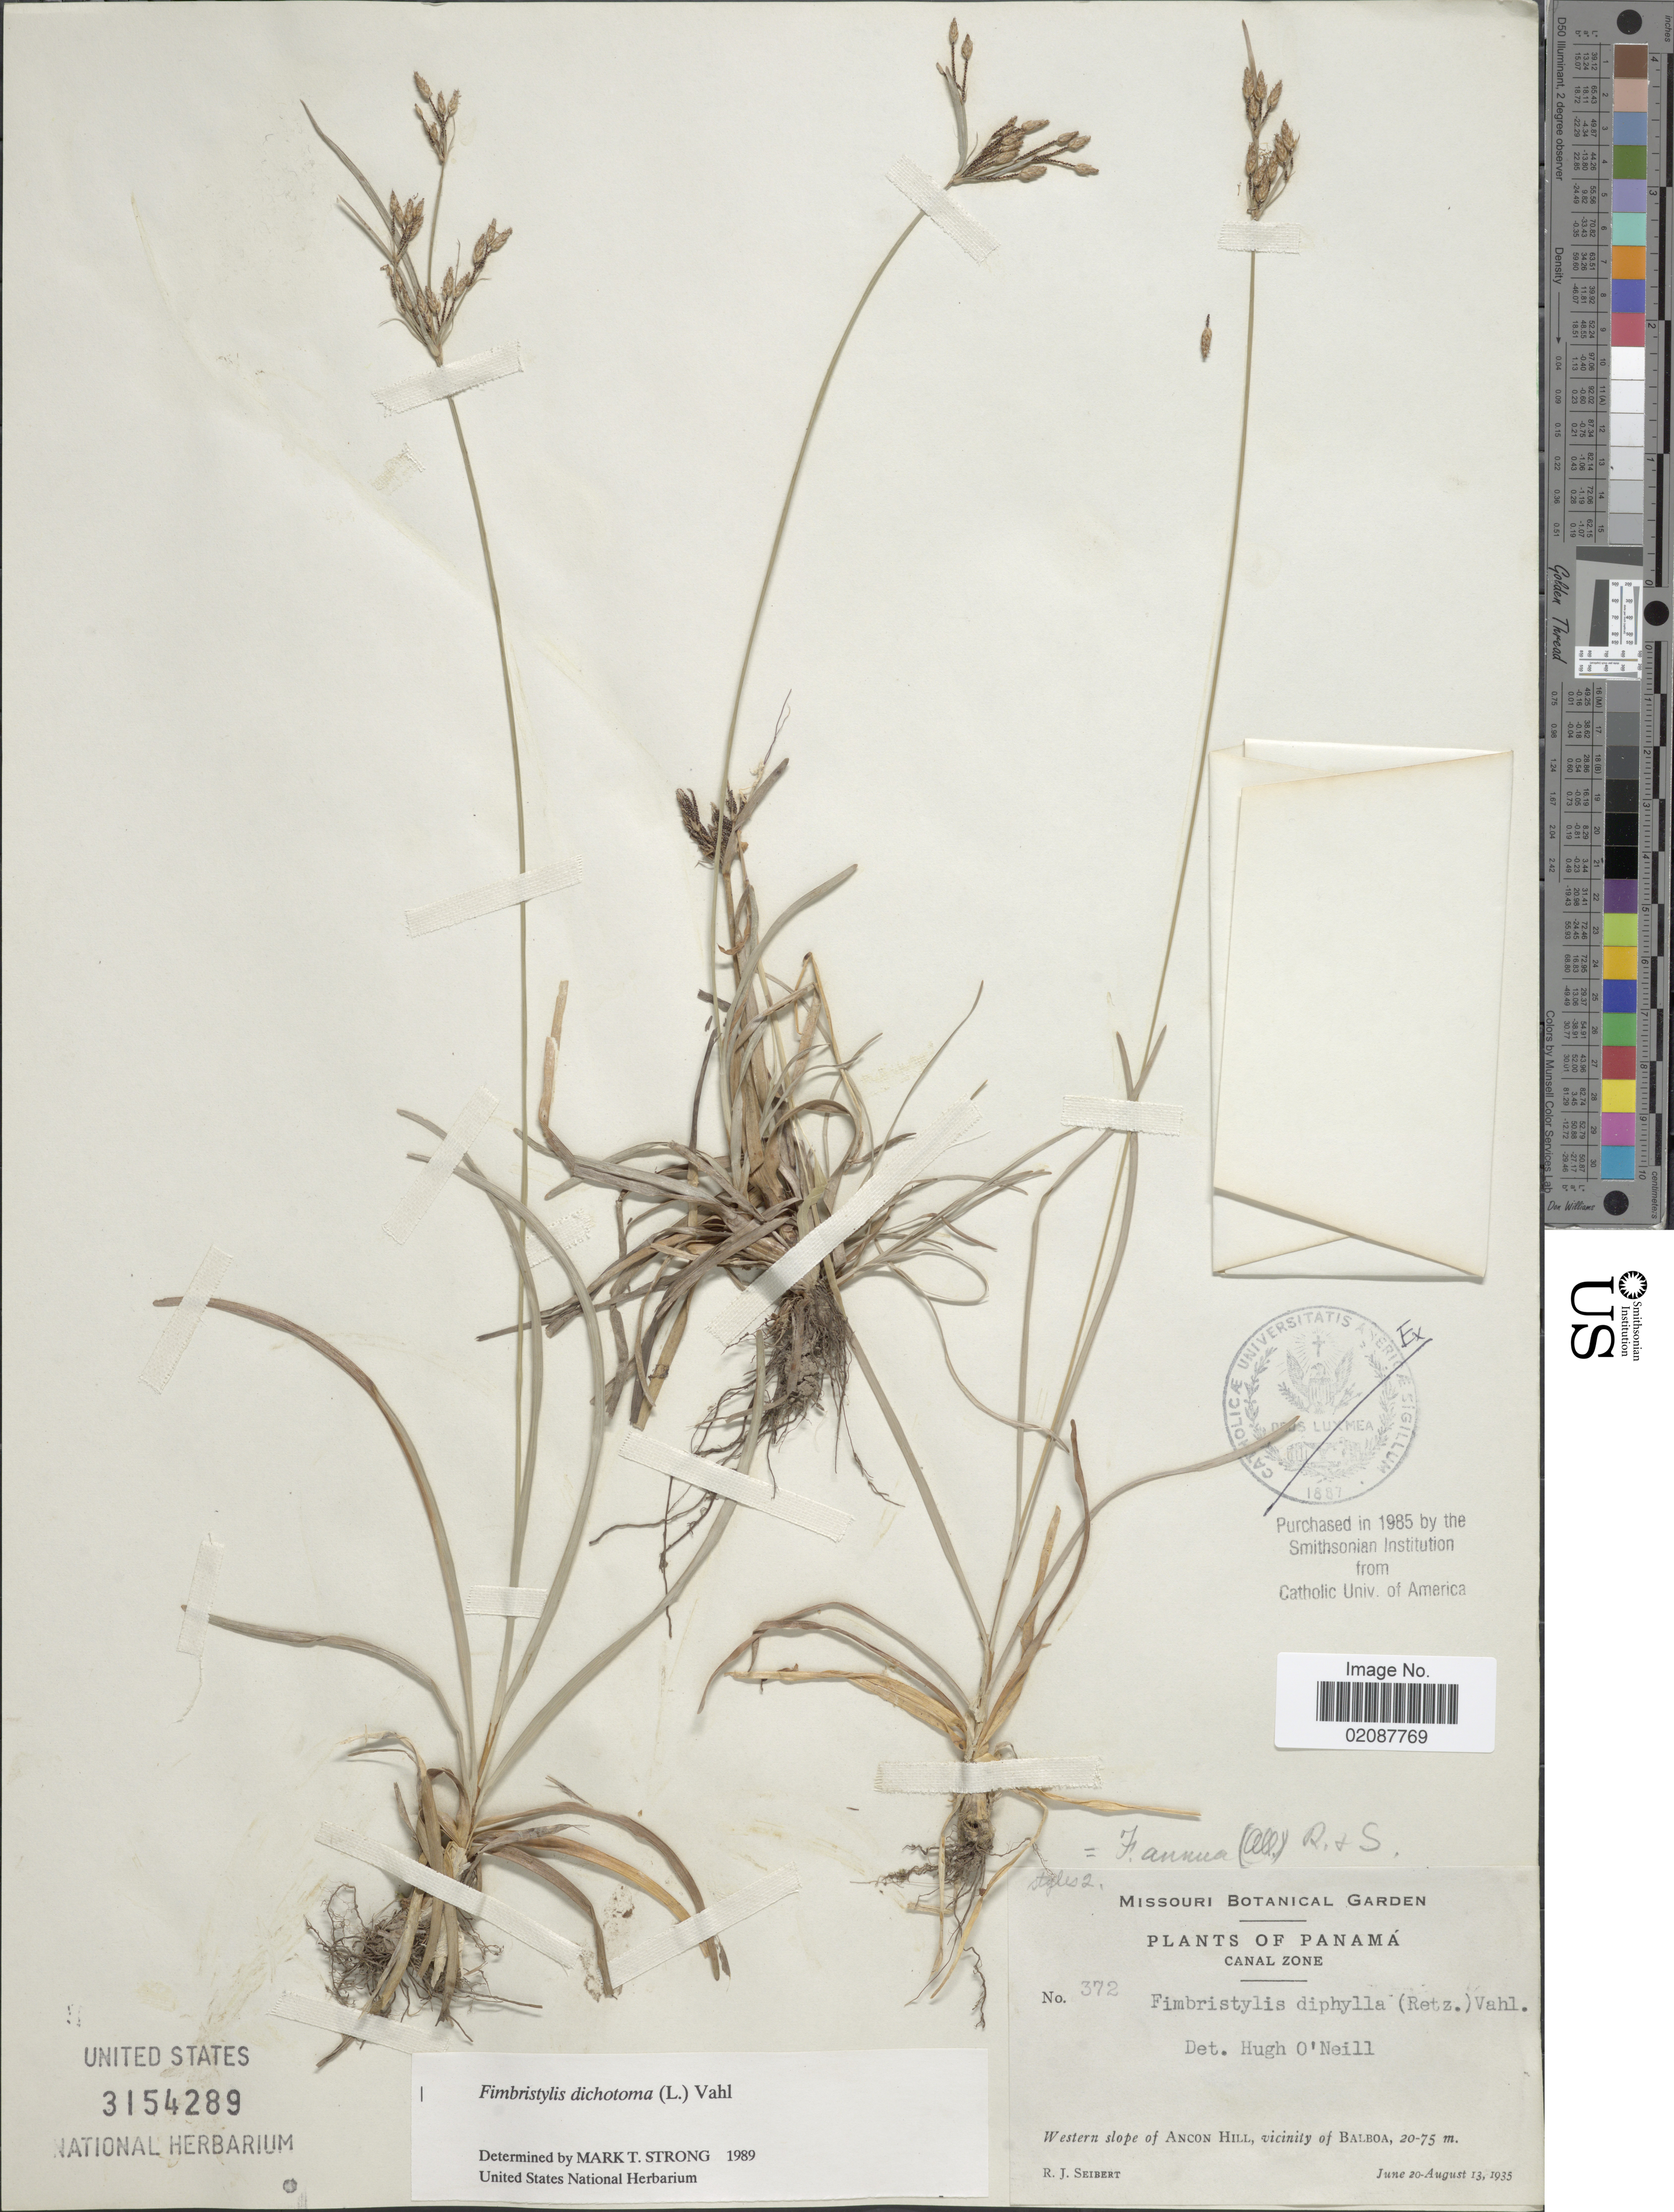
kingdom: Plantae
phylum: Tracheophyta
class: Liliopsida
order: Poales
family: Cyperaceae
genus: Fimbristylis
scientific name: Fimbristylis dichotoma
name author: (L.) Vahl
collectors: R. J. Seibert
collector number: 372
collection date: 1935-06-20/1935-08-13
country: Panama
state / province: Colón / Panamá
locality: Canal Zone, western slope of Ancon Hill, vicinity of Balboa.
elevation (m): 20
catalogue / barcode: US 3154289